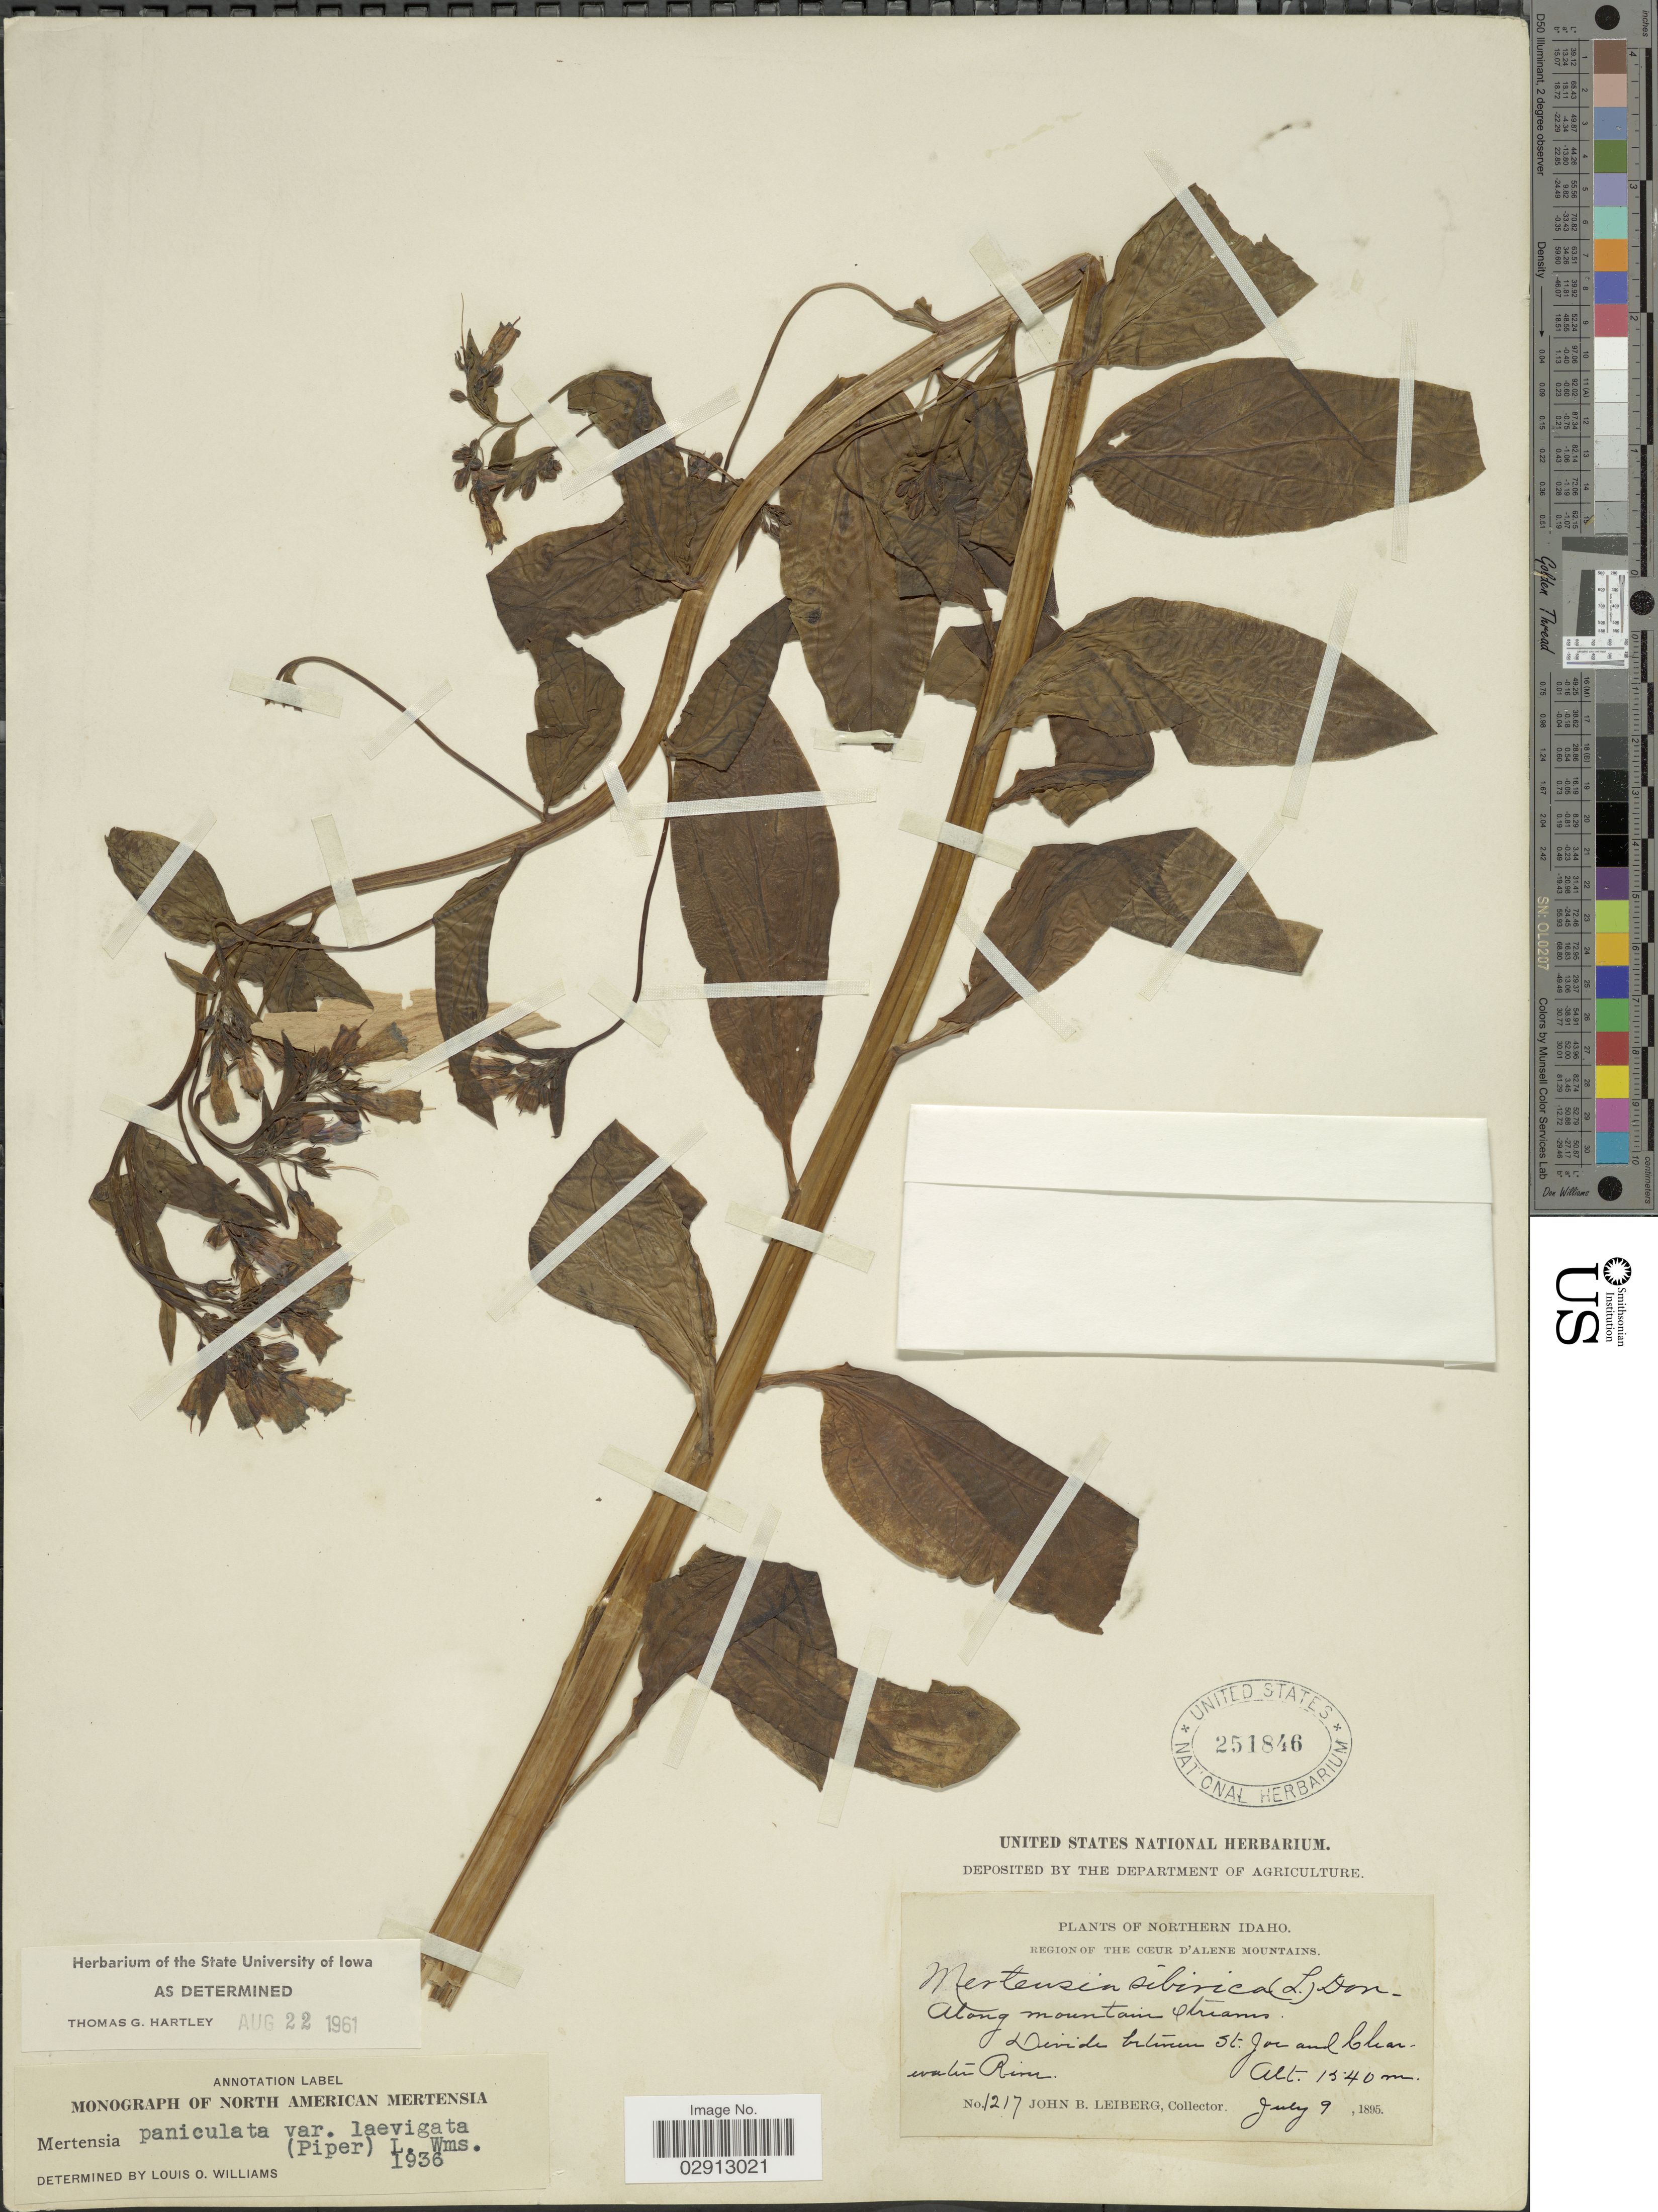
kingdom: Plantae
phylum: Tracheophyta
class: Magnoliopsida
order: Boraginales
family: Boraginaceae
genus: Mertensia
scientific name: Mertensia paniculata var. laevigata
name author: (Piper) L.O. Williams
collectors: J. B. Leiberg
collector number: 1217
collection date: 1895-07-09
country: United States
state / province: Idaho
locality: Northern Idaho. Region of The Coeur d'Alene Mountains. Divide between St. Joe and Clearwater River.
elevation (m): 1540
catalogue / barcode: US 251846